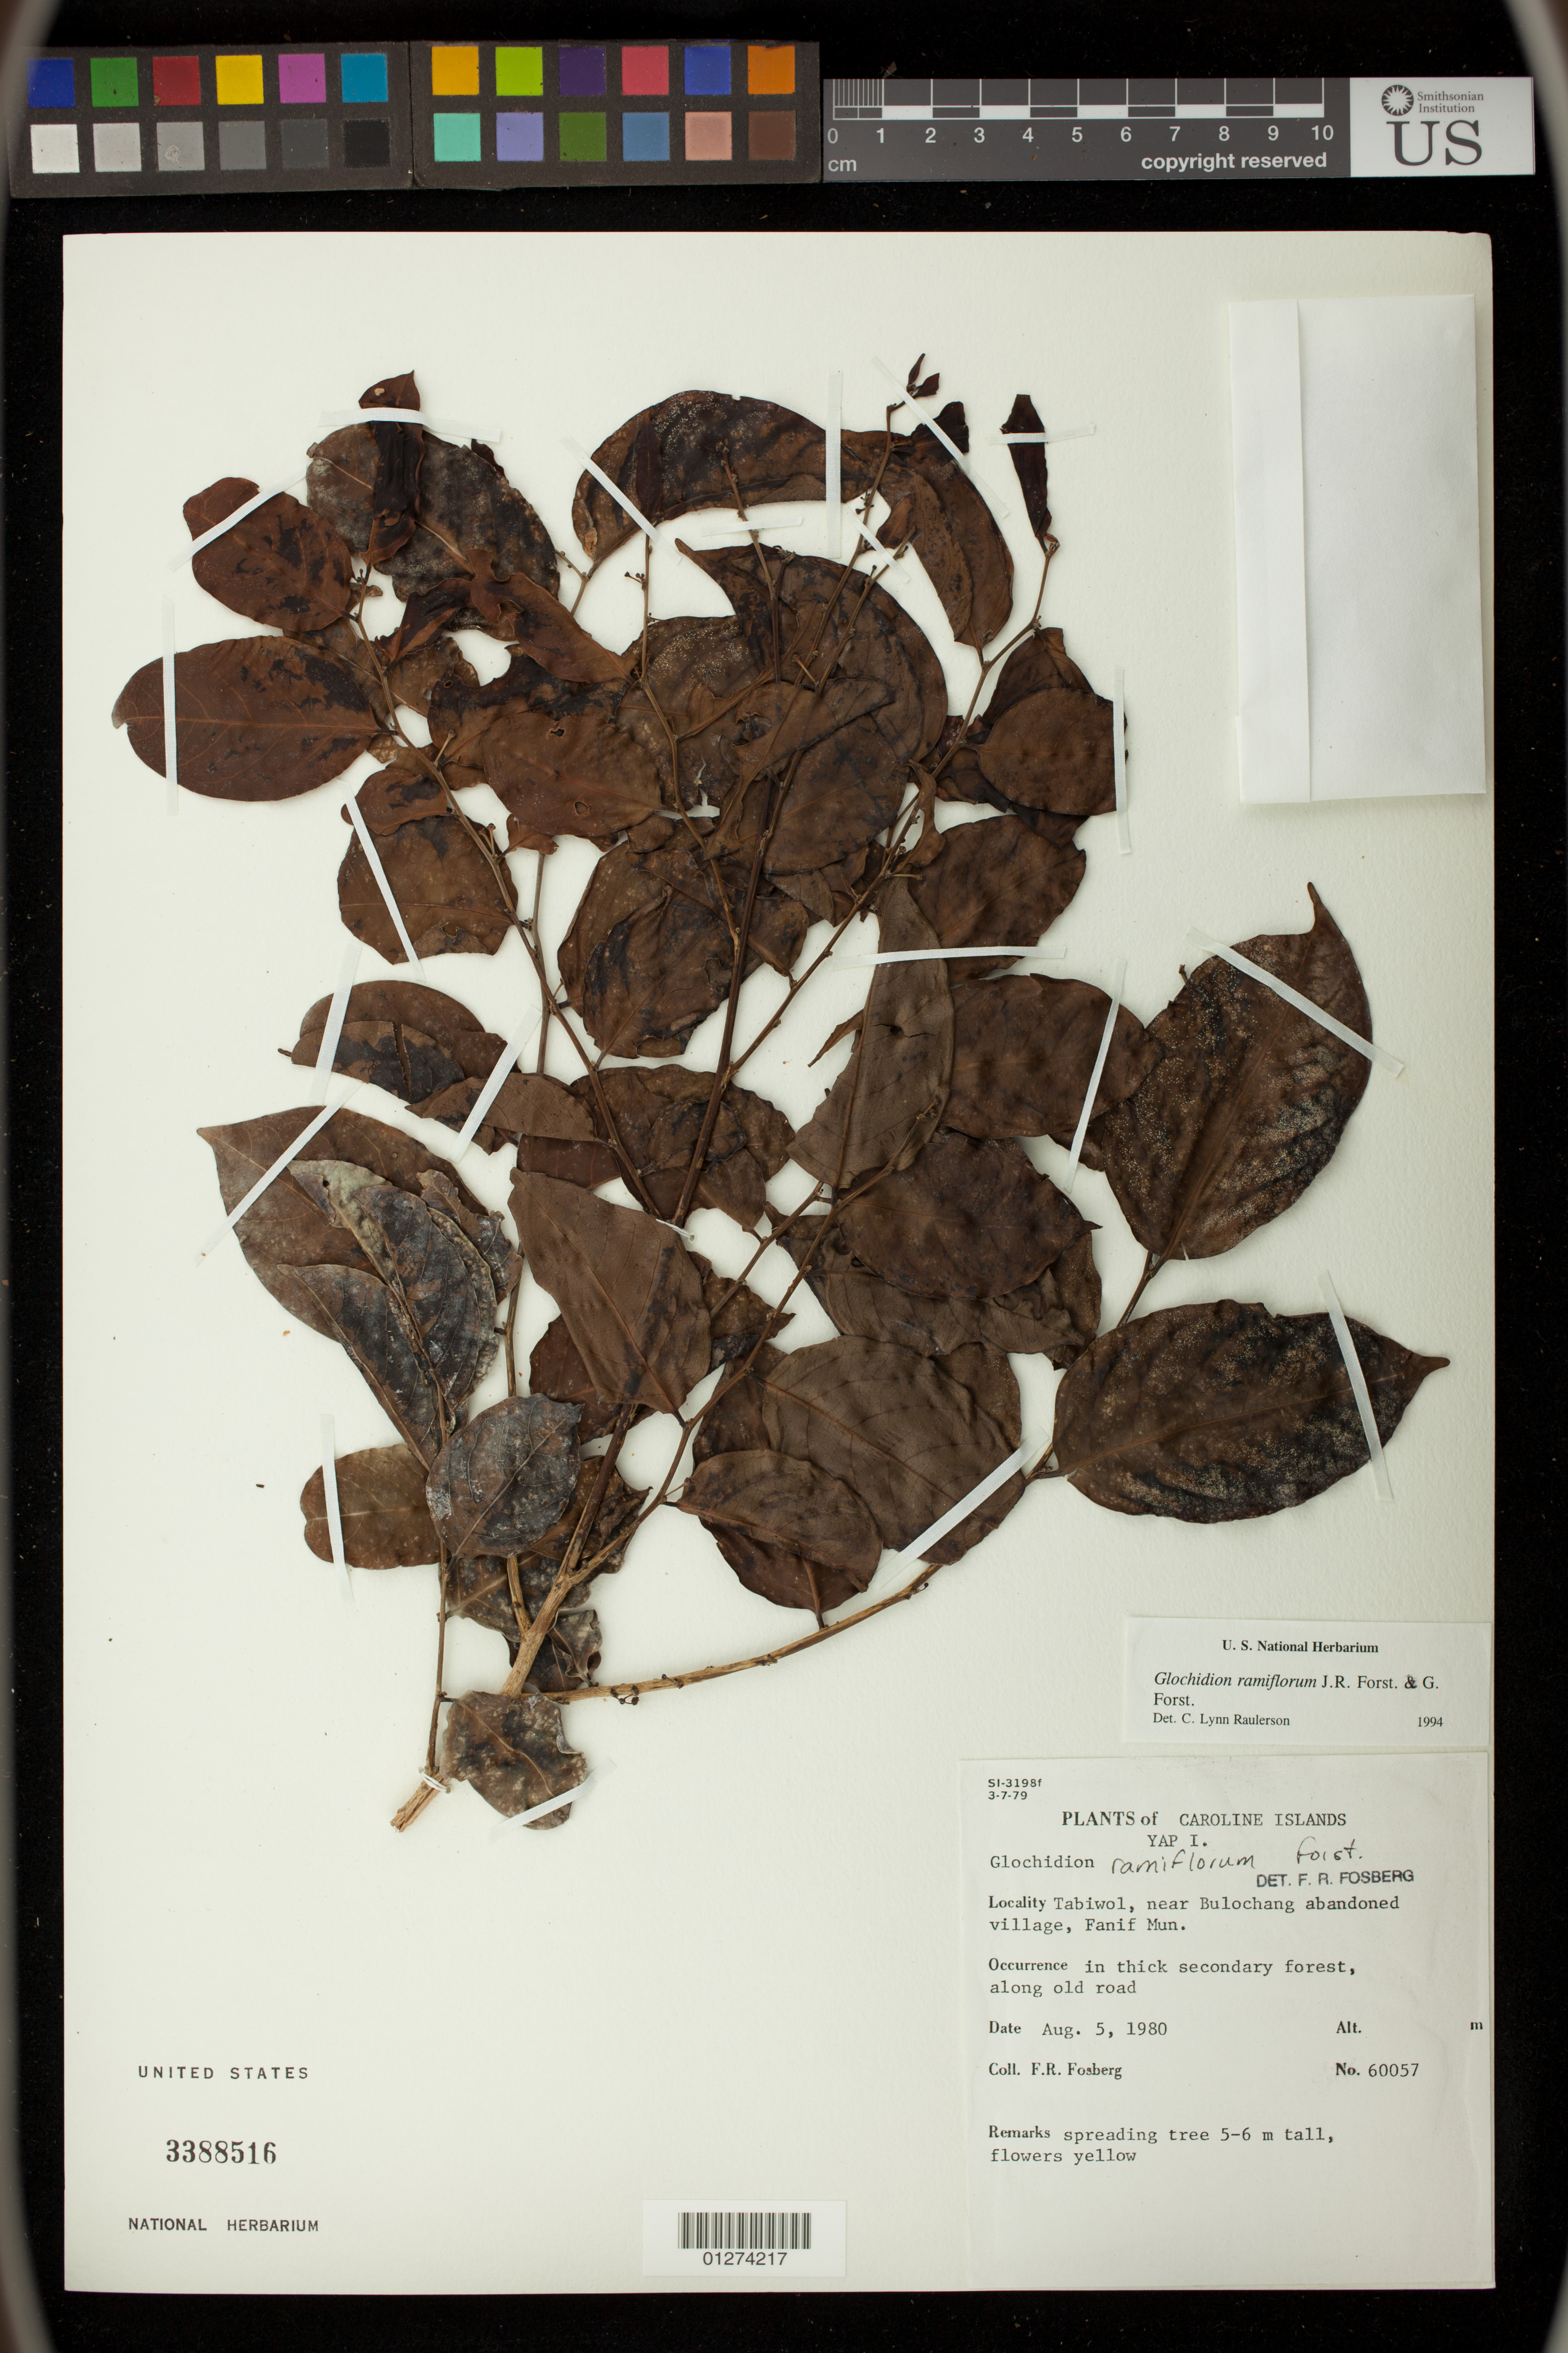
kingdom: Plantae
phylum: Tracheophyta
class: Magnoliopsida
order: Malpighiales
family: Phyllanthaceae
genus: Glochidion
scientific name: Glochidion ramiflorum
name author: J.R. Forst. & G. Forst.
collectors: F. R. Fosberg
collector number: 60057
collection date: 1980-08-05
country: Micronesia, Federated States of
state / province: Yap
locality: Caroline Islands. Tabiwol, near Bulochang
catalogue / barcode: US 3388516